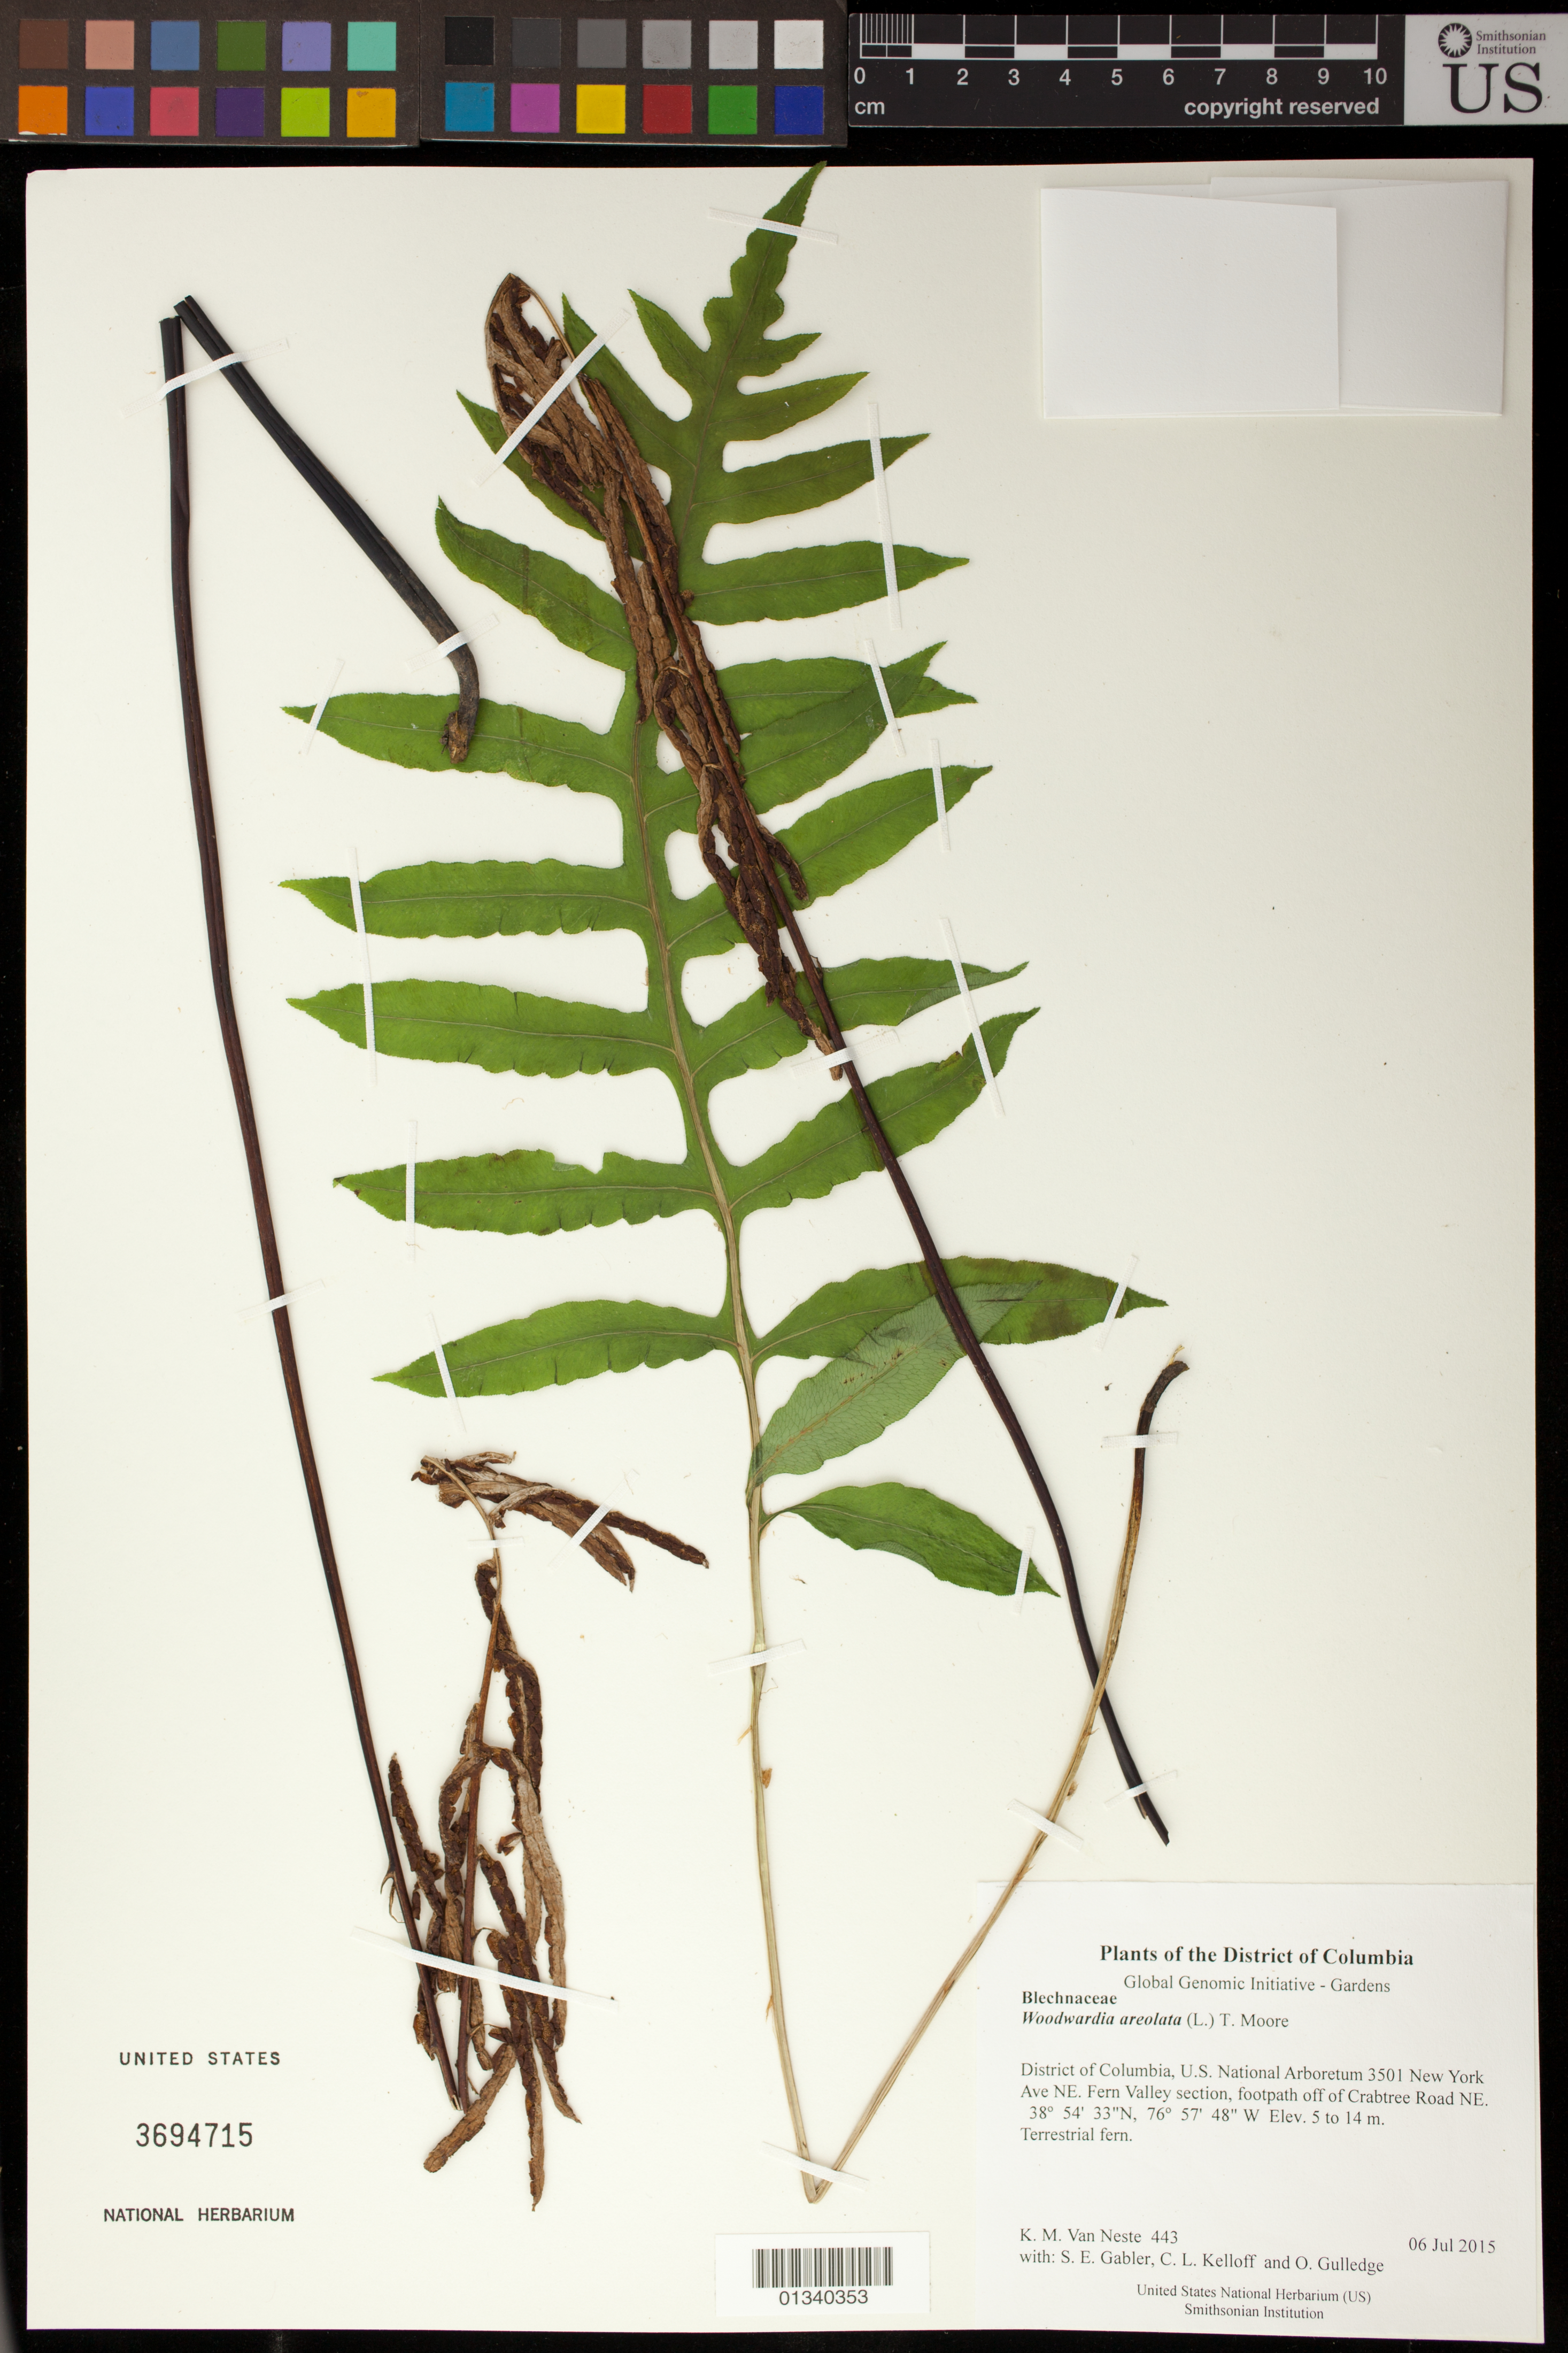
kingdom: Plantae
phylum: Tracheophyta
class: Polypodiopsida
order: Polypodiales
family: Blechnaceae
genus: Woodwardia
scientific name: Woodwardia areolata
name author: (L.) T. Moore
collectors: K. M. Van Neste, S. E. Gabler, C. L. Kelloff & O. Gulledge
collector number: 443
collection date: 2015-07-06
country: United States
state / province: District of Columbia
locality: U.S. National Arboretum 3501 New York Ave NE. Fern Valley section, footpath off of Crabtree Road NE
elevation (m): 5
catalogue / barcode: US 3694715